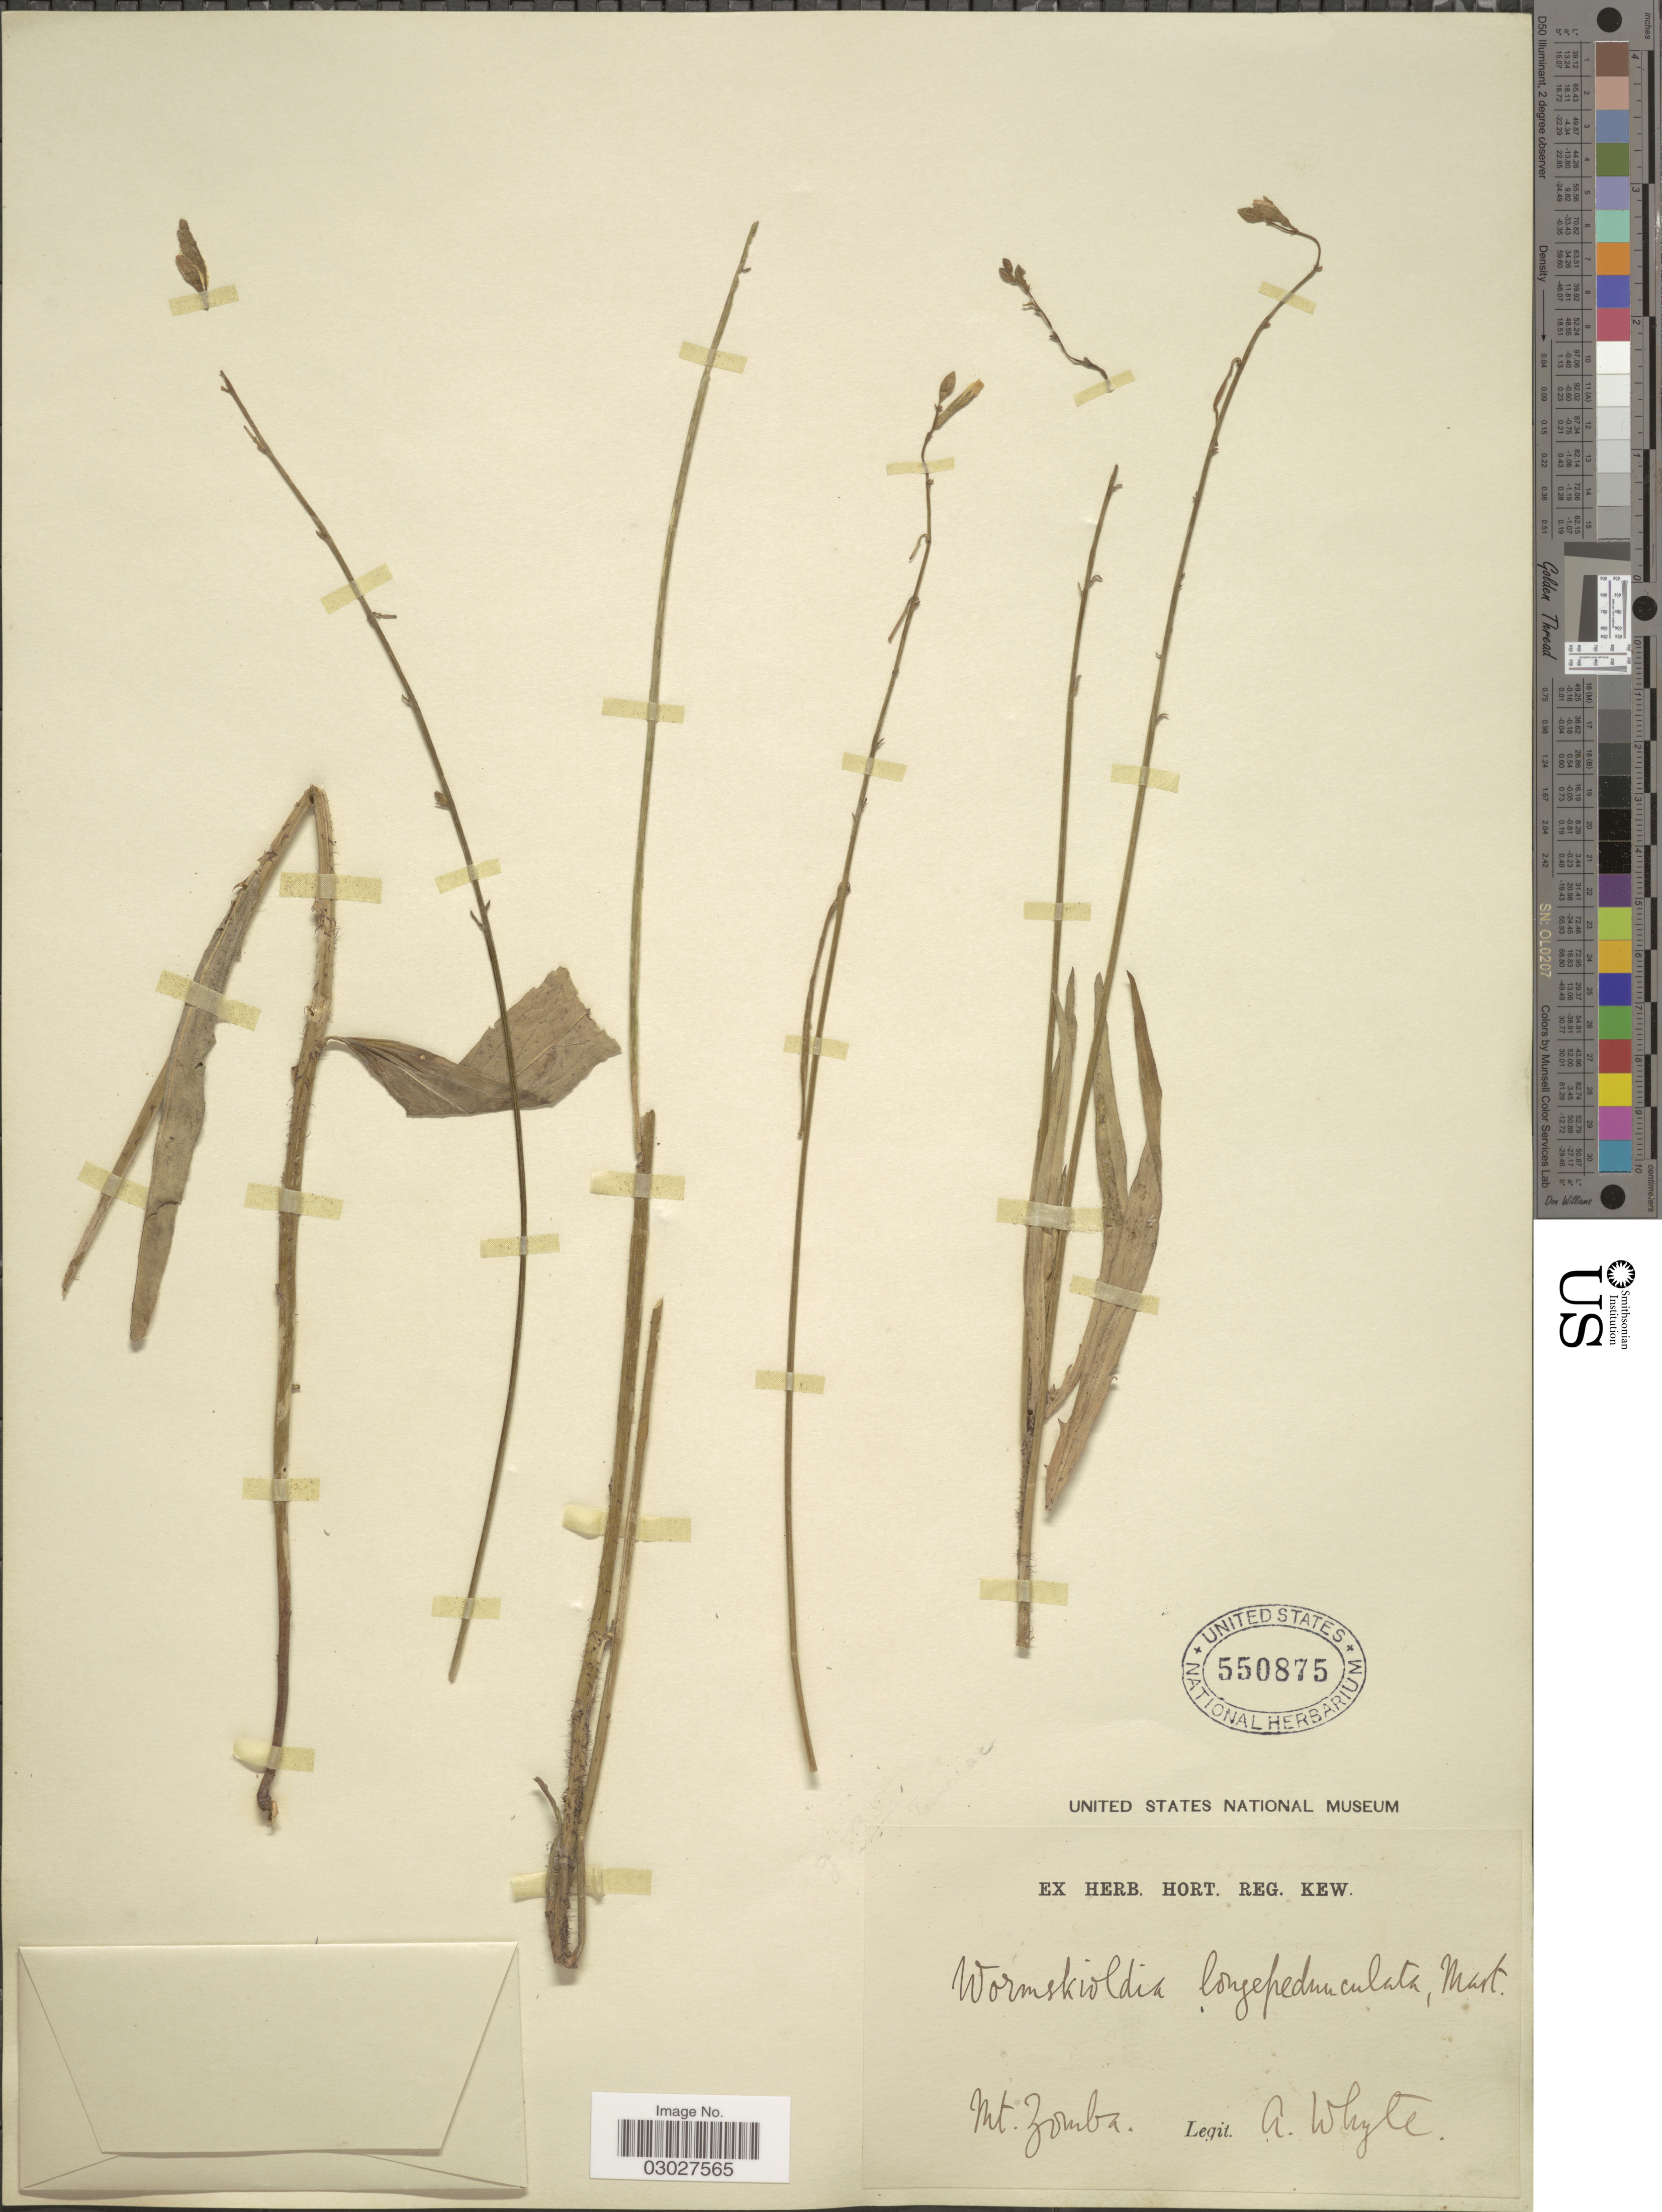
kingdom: Plantae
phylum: Tracheophyta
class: Magnoliopsida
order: Malpighiales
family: Turneraceae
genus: Tricliceras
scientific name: Tricliceras longepedunculatum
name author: (Mast.) R. Fern.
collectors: A. Whyte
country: Malawi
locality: Mt. Zomba.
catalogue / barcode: US 550875